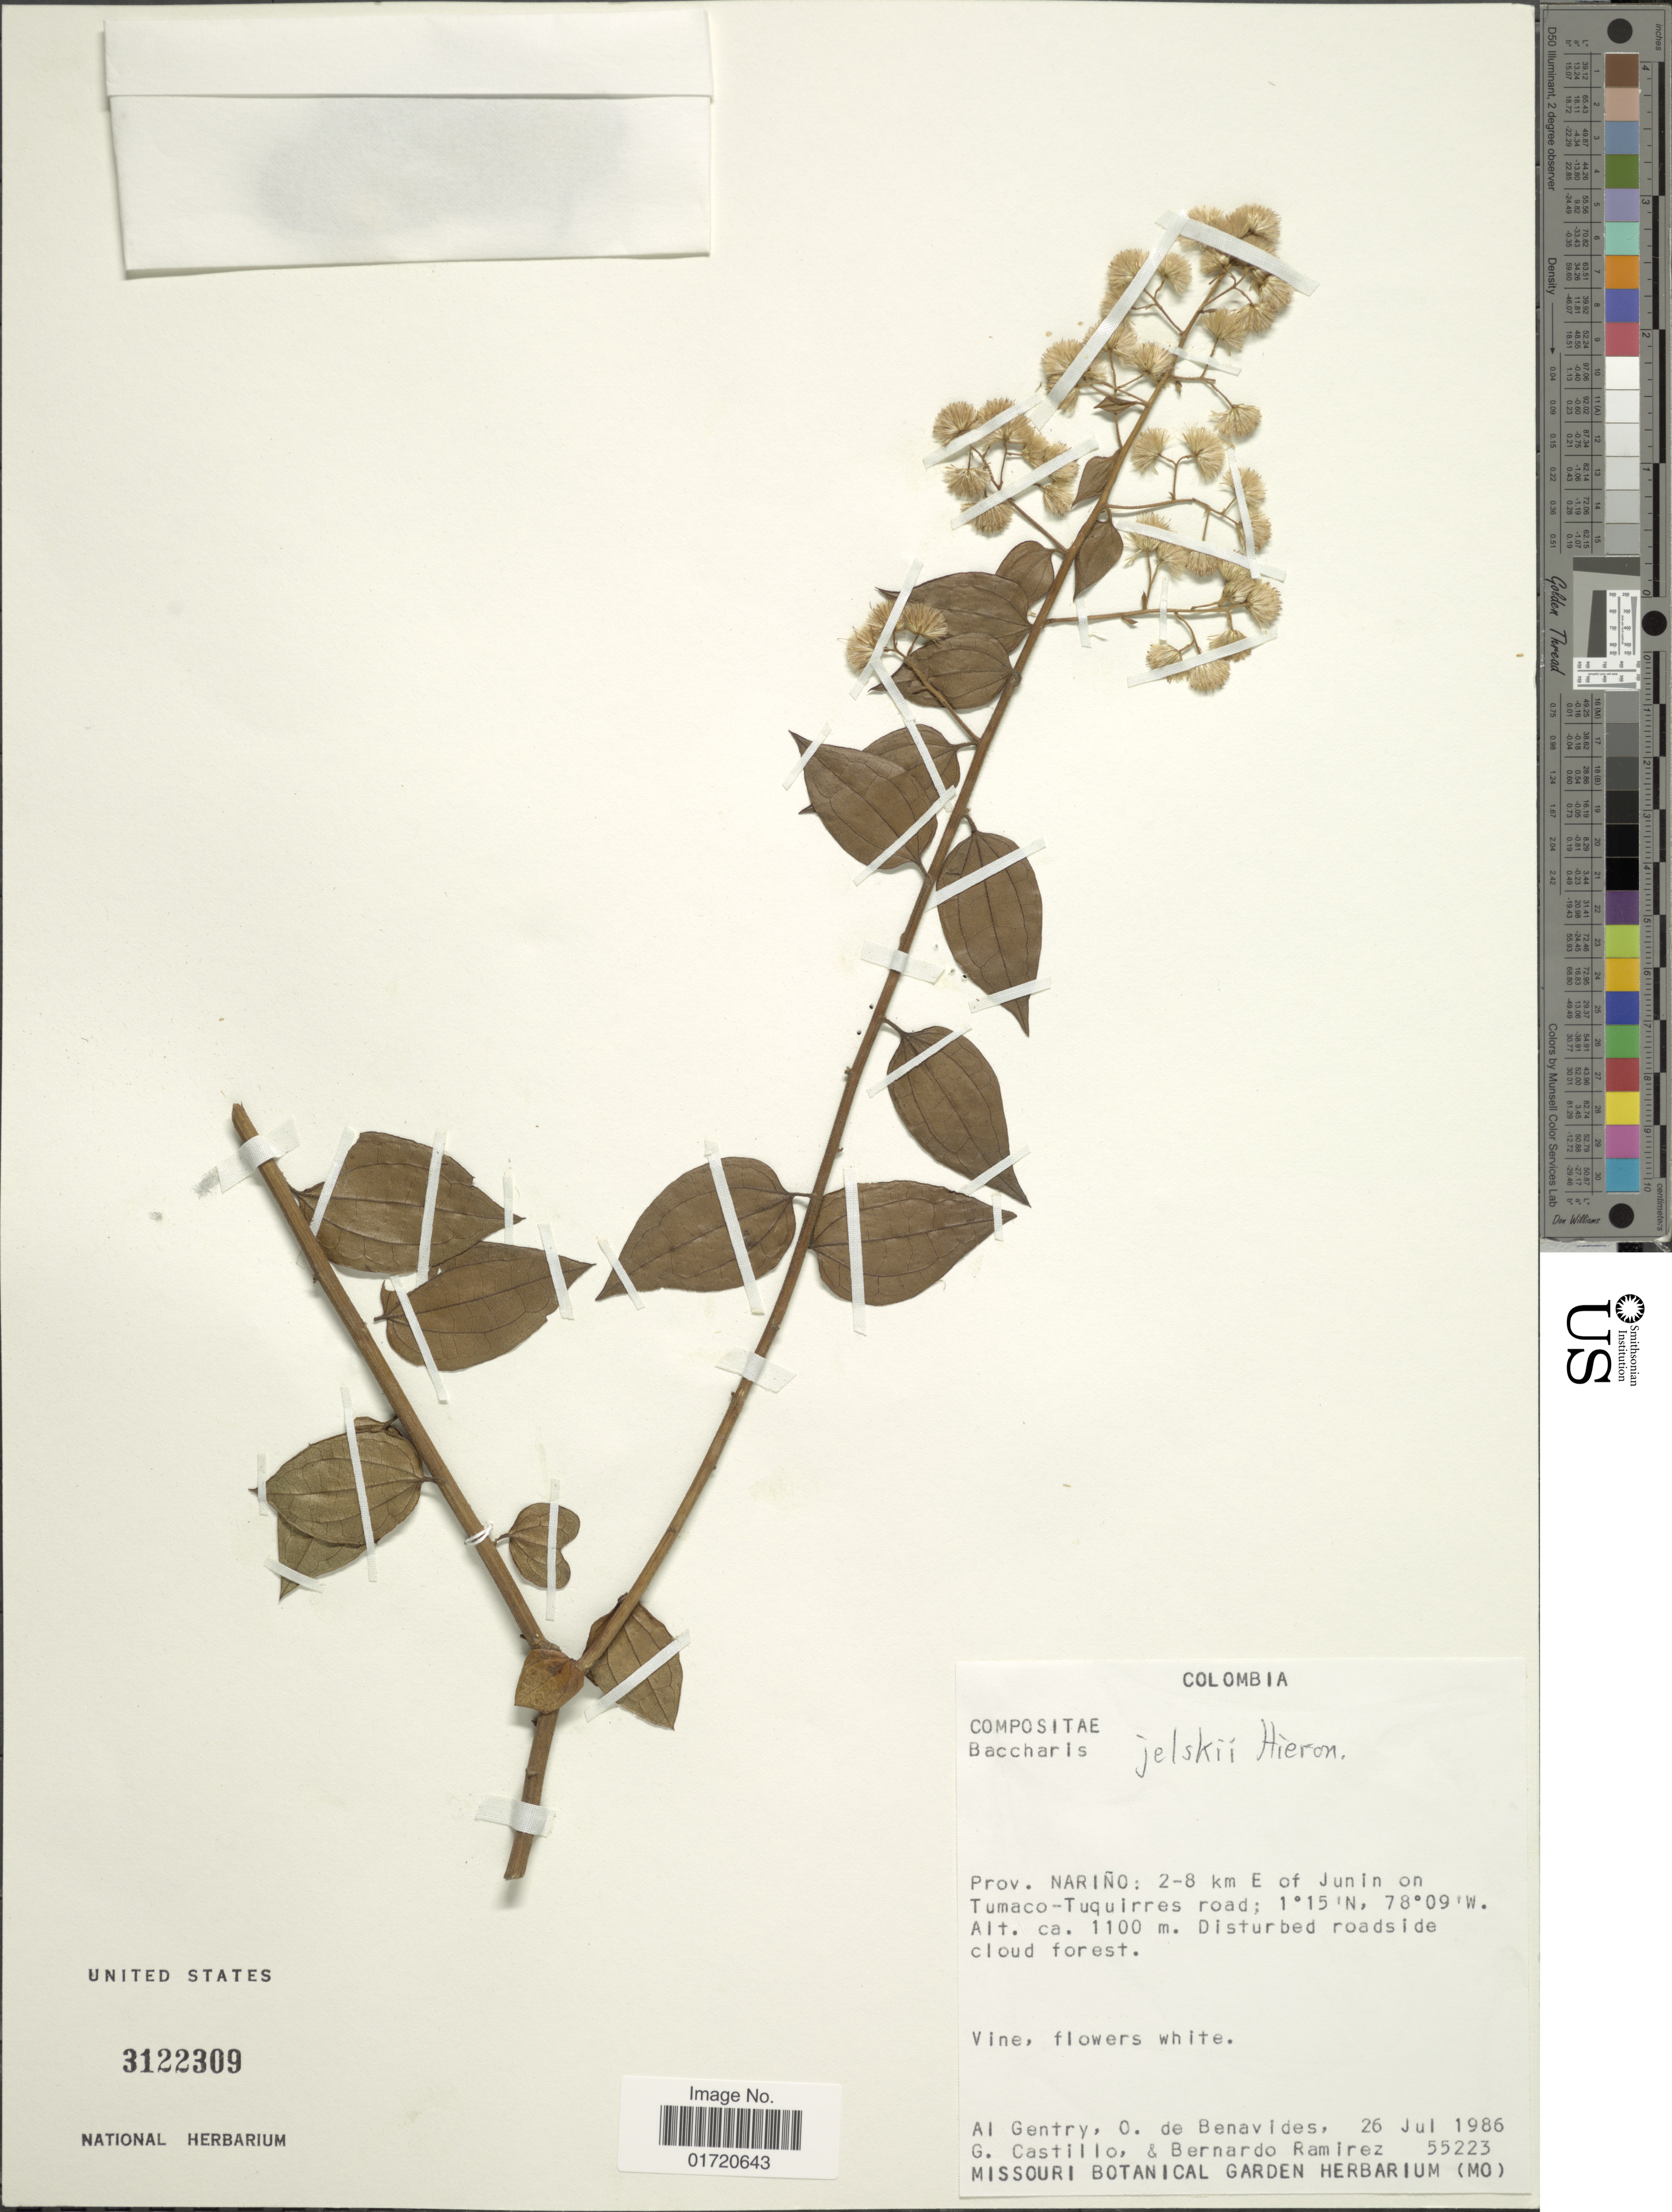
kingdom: Plantae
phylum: Tracheophyta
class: Magnoliopsida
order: Asterales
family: Asteraceae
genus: Baccharis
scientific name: Baccharis jelskii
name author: Hieron.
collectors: A. H. Gentry, Olga S. de Benavides, G. Castillo & B. Ramírez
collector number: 55223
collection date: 1986-07-26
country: Colombia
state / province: Nariño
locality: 2-8 km E of Junin on Tumaco-Tuquirres road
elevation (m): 1100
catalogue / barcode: US 3122309